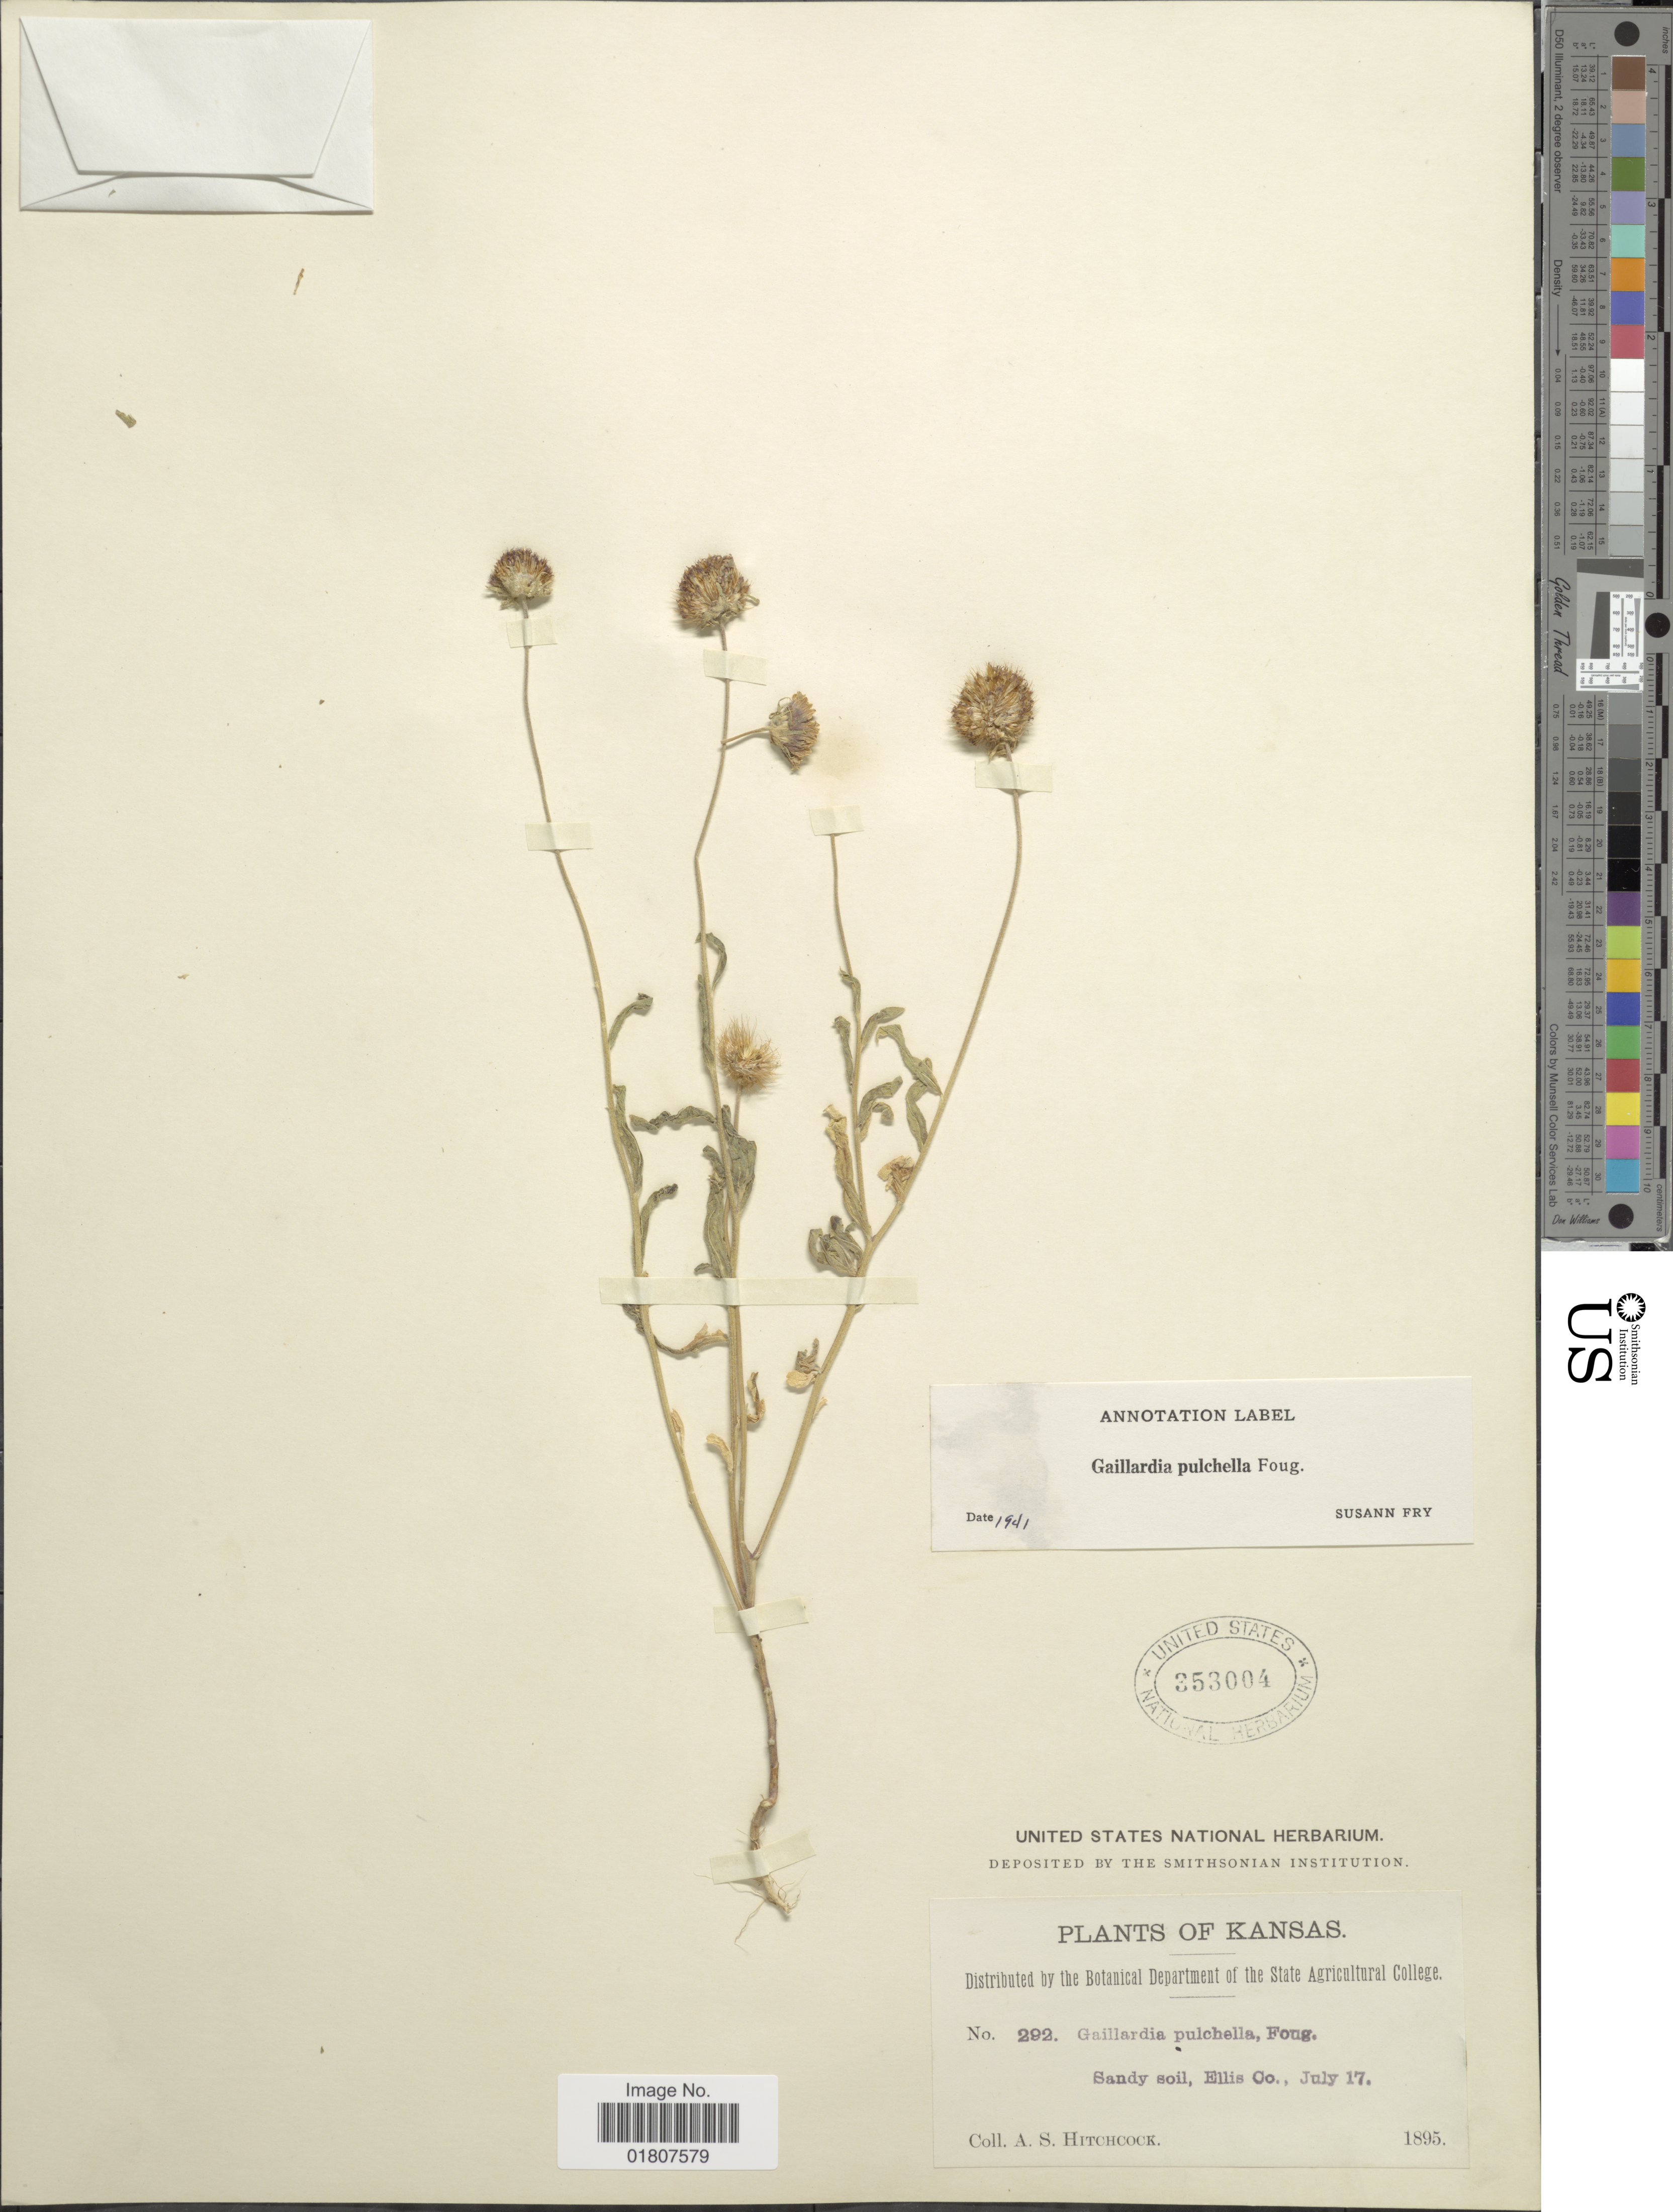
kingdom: Plantae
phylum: Tracheophyta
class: Magnoliopsida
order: Asterales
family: Asteraceae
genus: Gaillardia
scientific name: Gaillardia pulchella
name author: Foug.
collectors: A. S. Hitchcock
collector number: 292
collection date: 1895-07-17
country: United States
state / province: Kansas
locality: Sandy soil, Ellis Co.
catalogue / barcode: US 353004